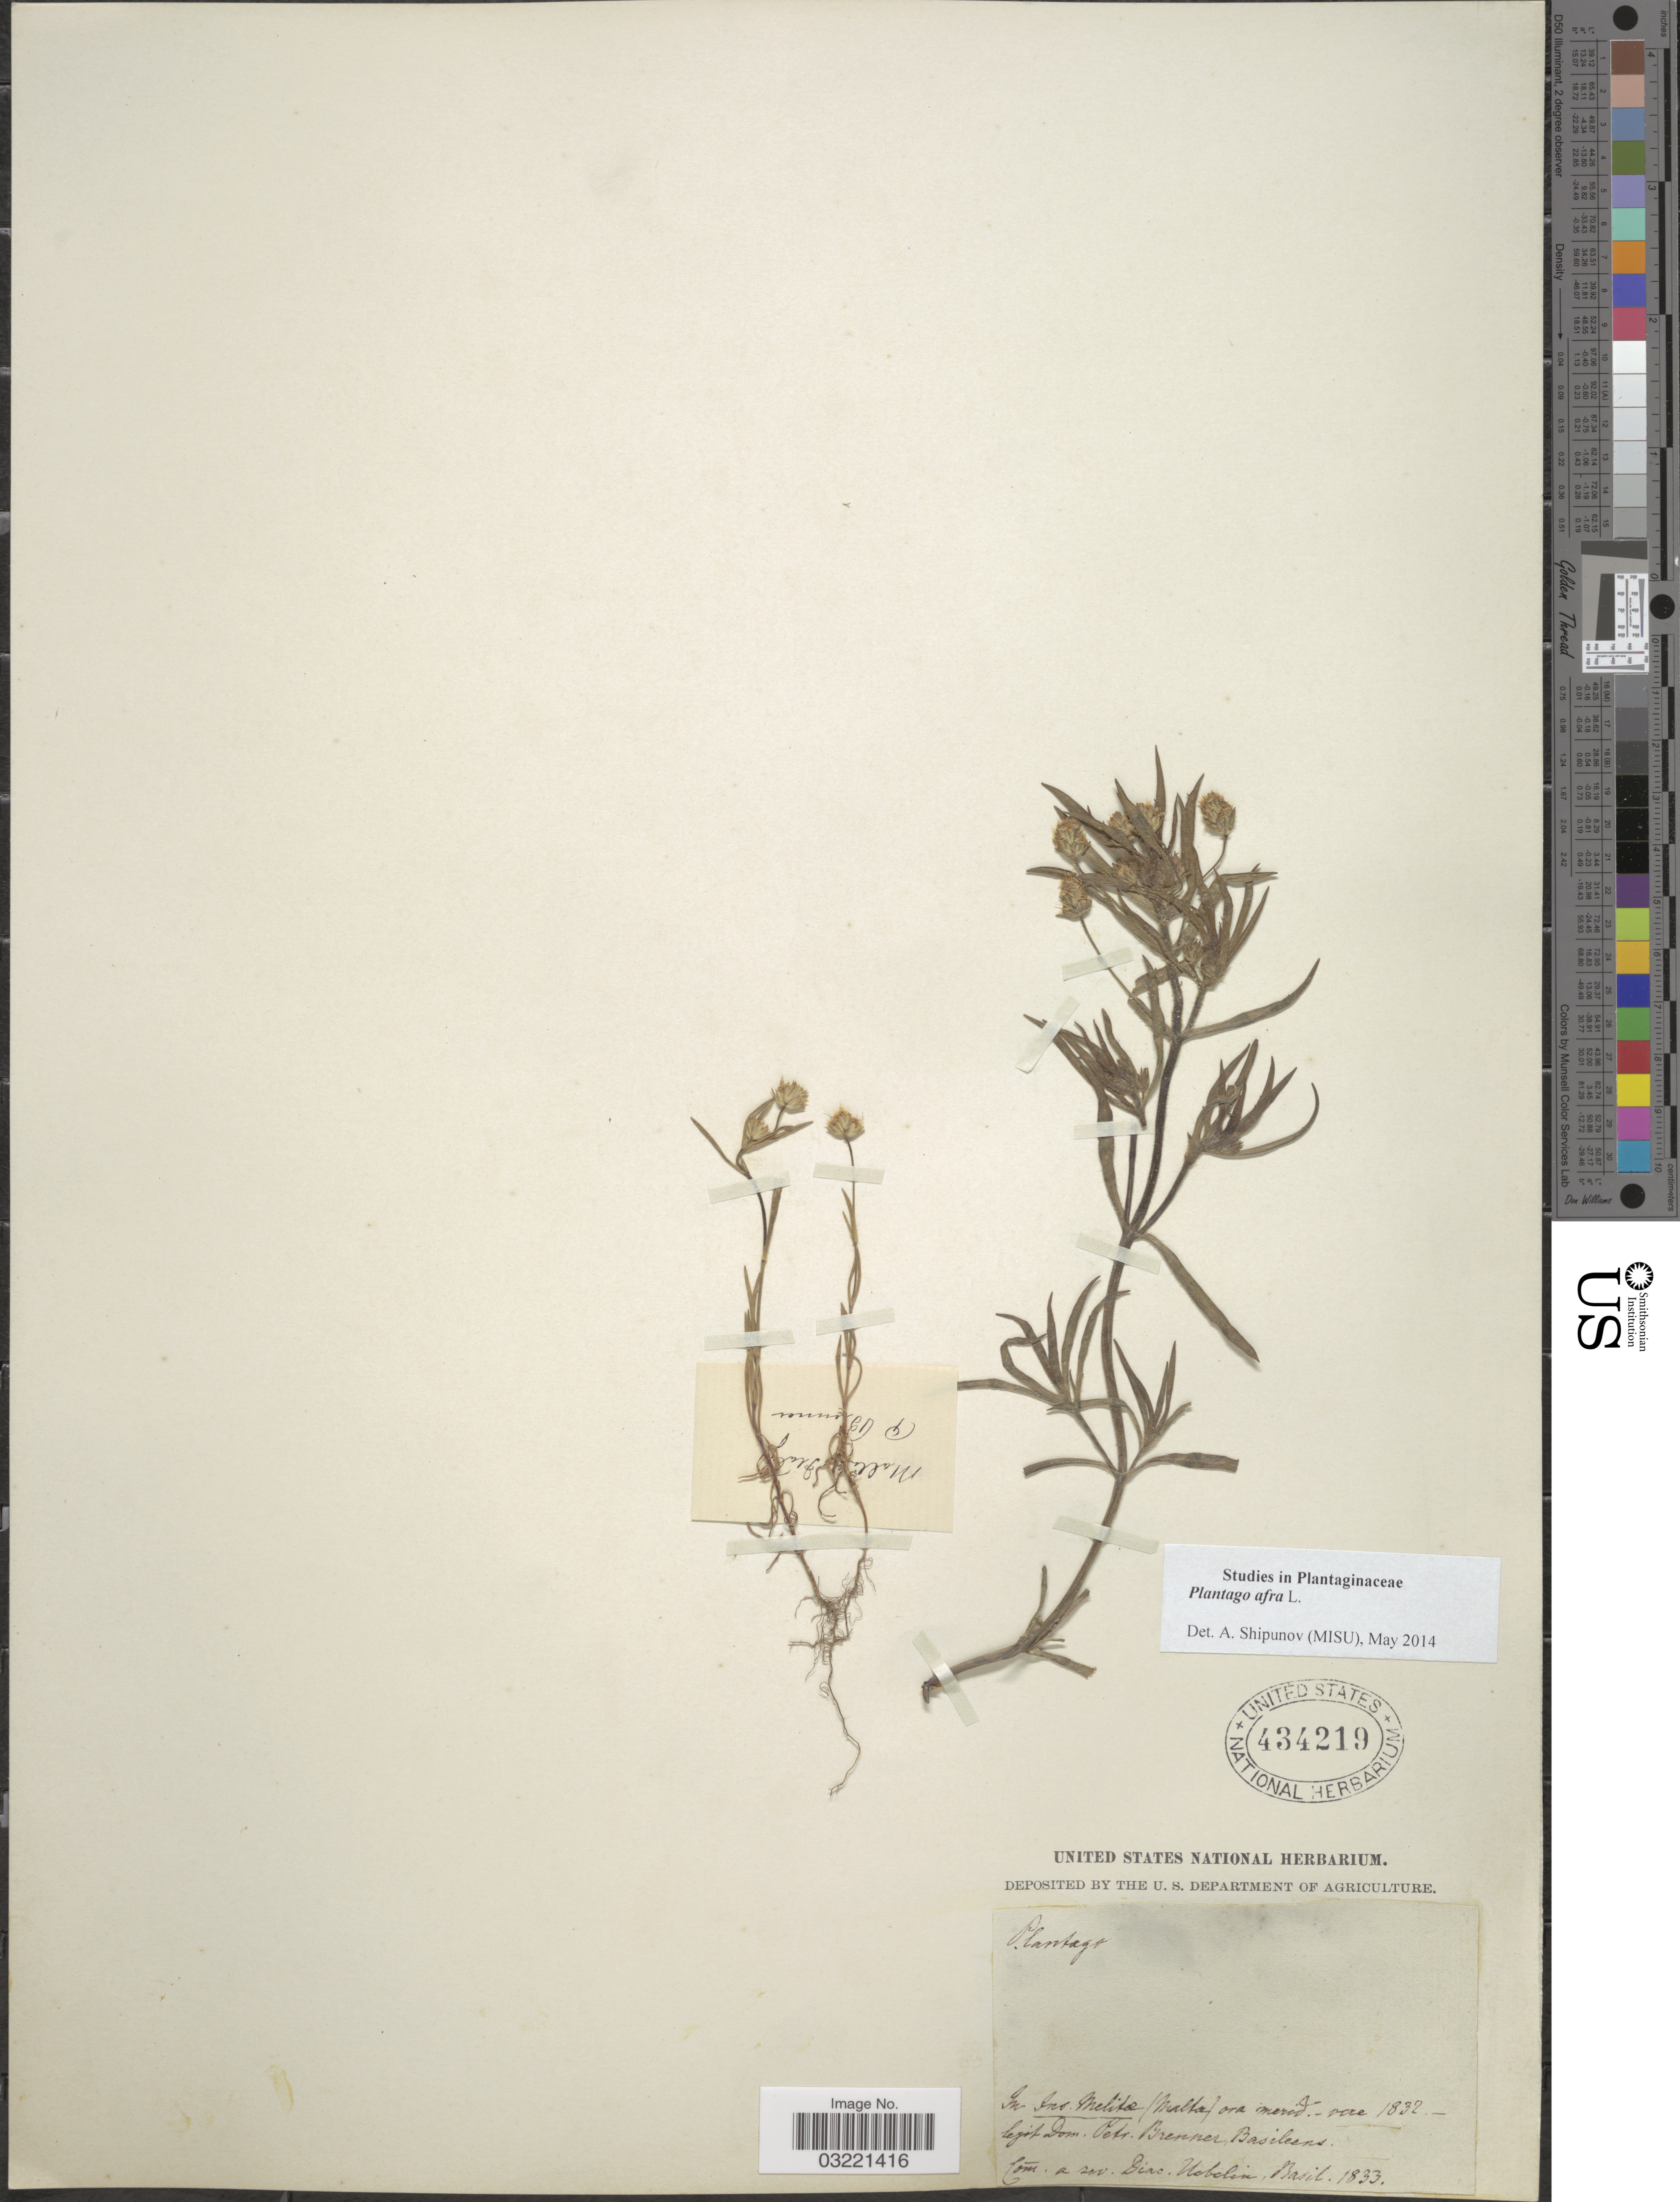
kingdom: Plantae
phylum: Tracheophyta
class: Magnoliopsida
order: Lamiales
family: Plantaginaceae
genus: Plantago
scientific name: Plantago afra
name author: L.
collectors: P. Brenner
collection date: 1832-10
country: Malta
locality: In Ins. Melitae (Malta) ora merid.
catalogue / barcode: US 434219